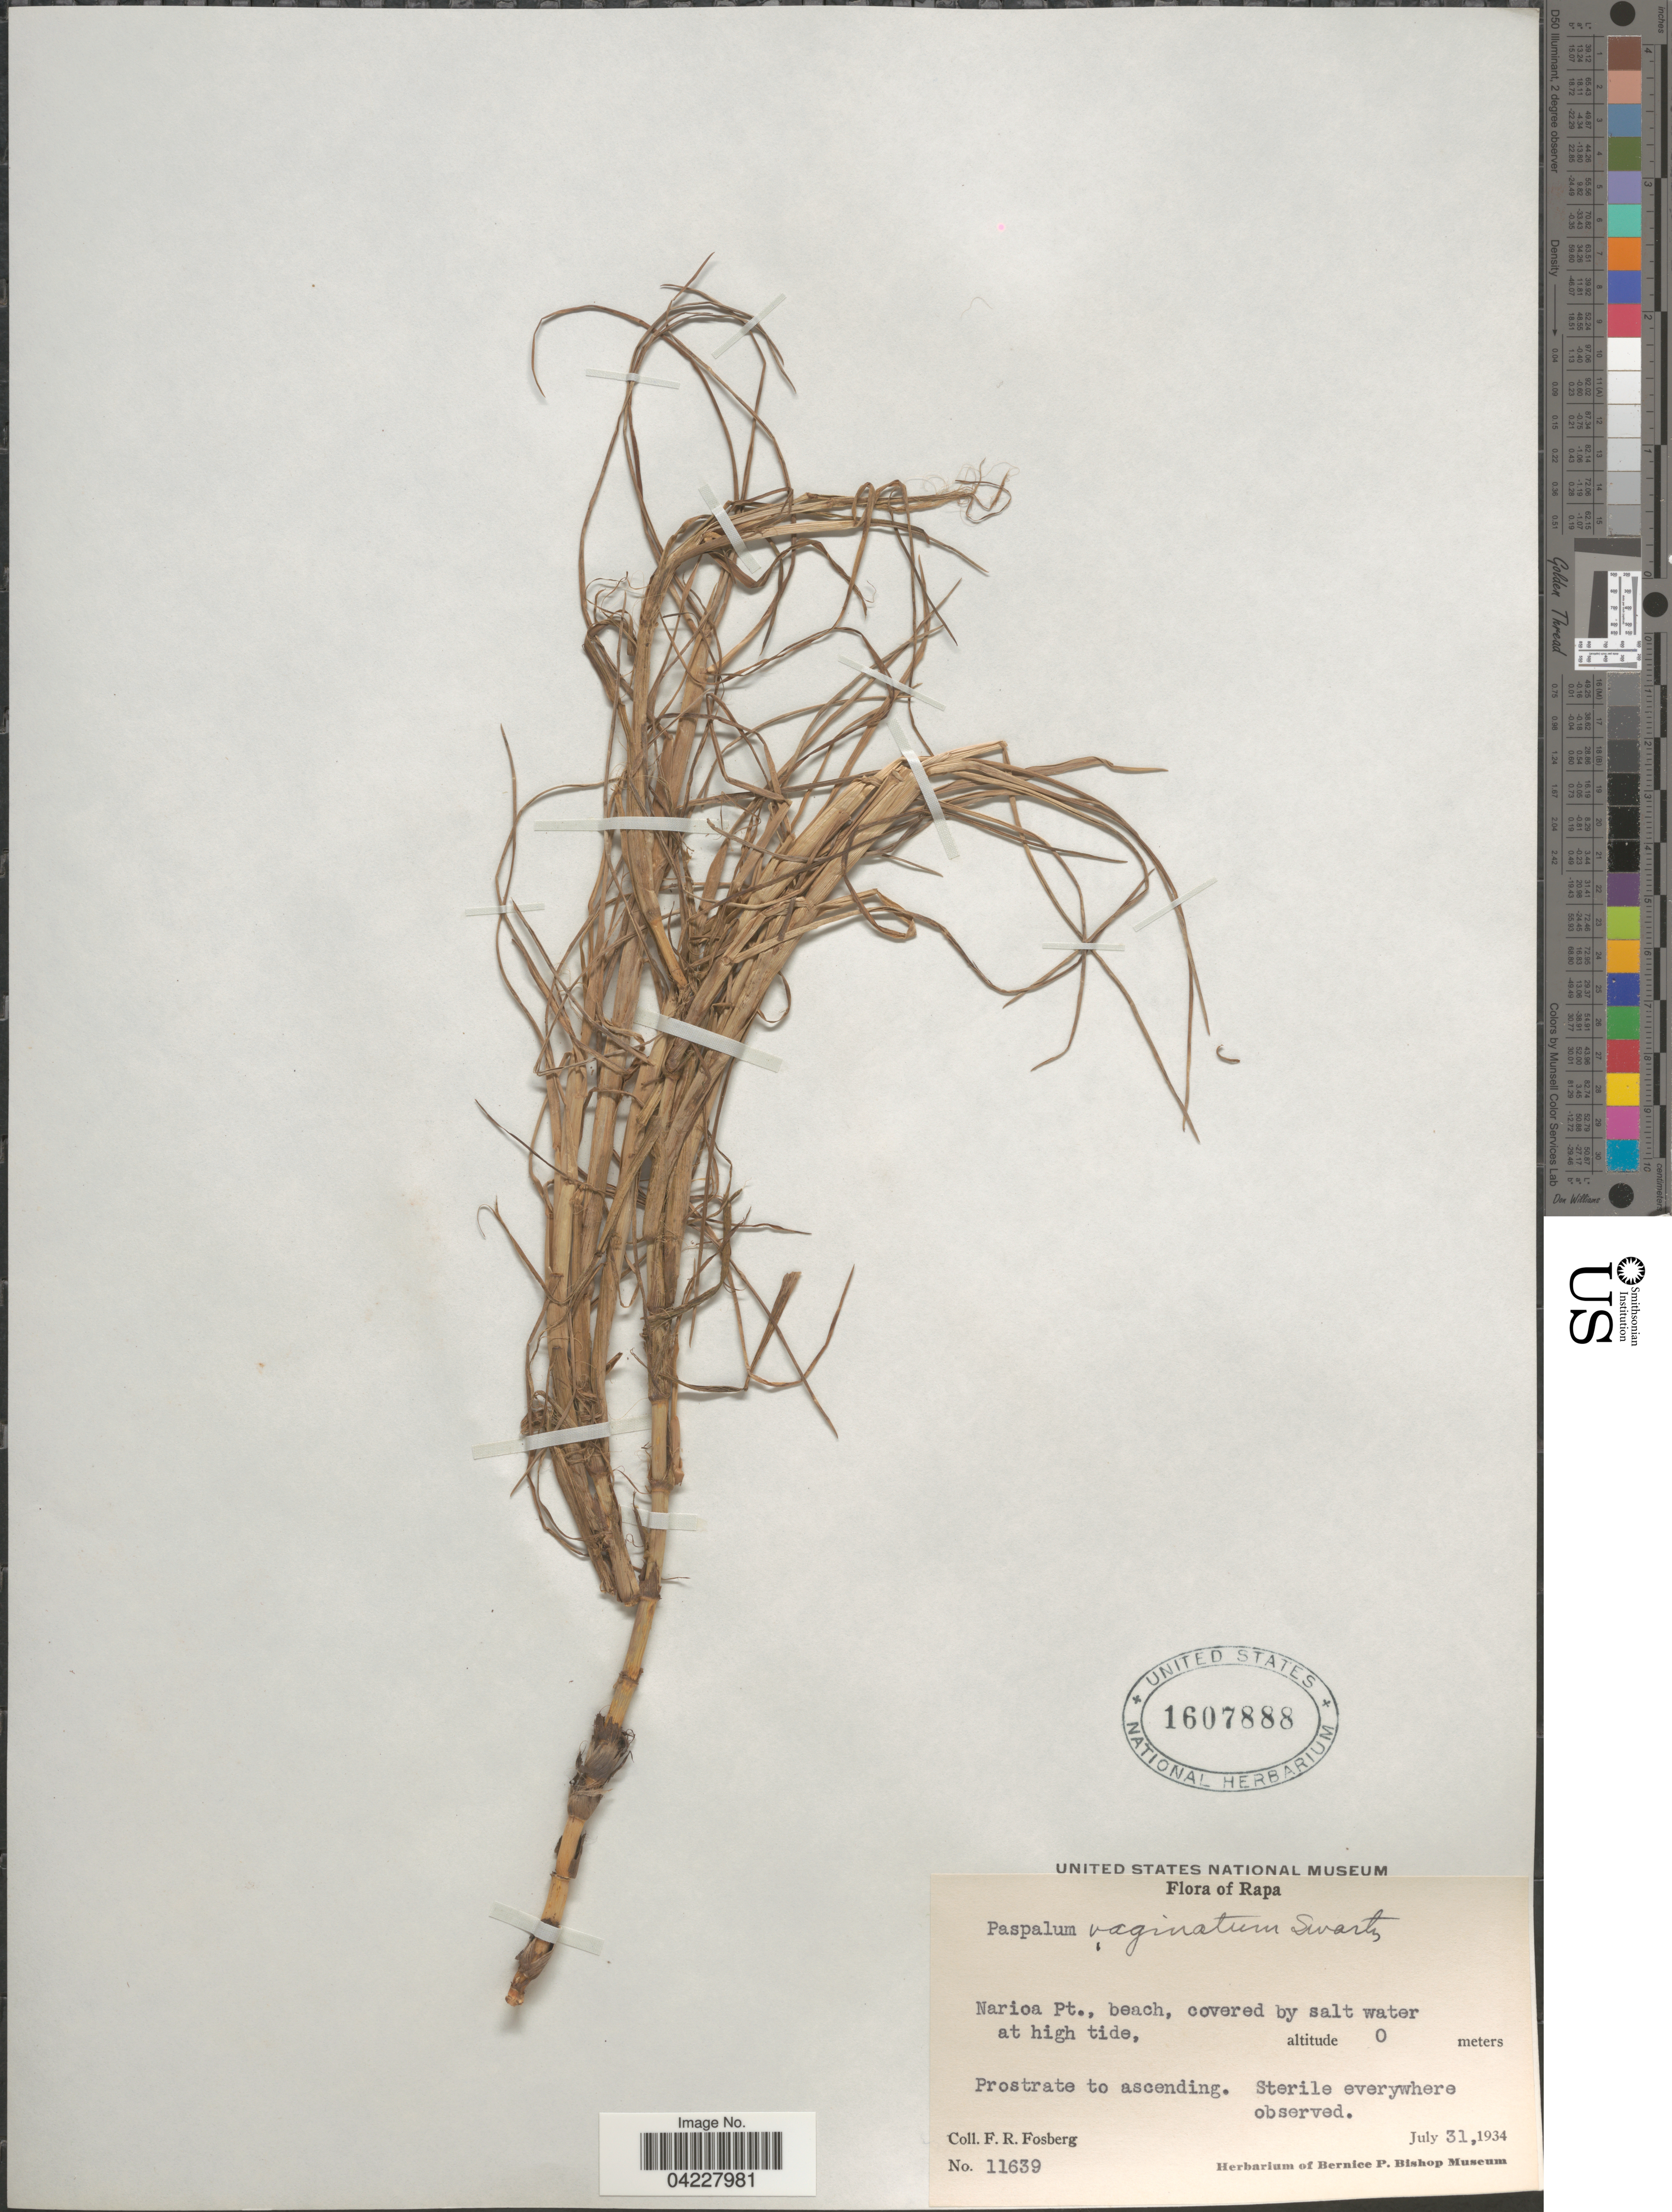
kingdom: Plantae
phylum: Tracheophyta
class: Liliopsida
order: Poales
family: Poaceae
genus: Paspalum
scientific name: Paspalum distichum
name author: L.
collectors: F. R. Fosberg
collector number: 11639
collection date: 1934-07-31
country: French Polynesia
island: Rapa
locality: Rapa. Narioa Pt., beach.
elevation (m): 0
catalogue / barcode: US 1607888